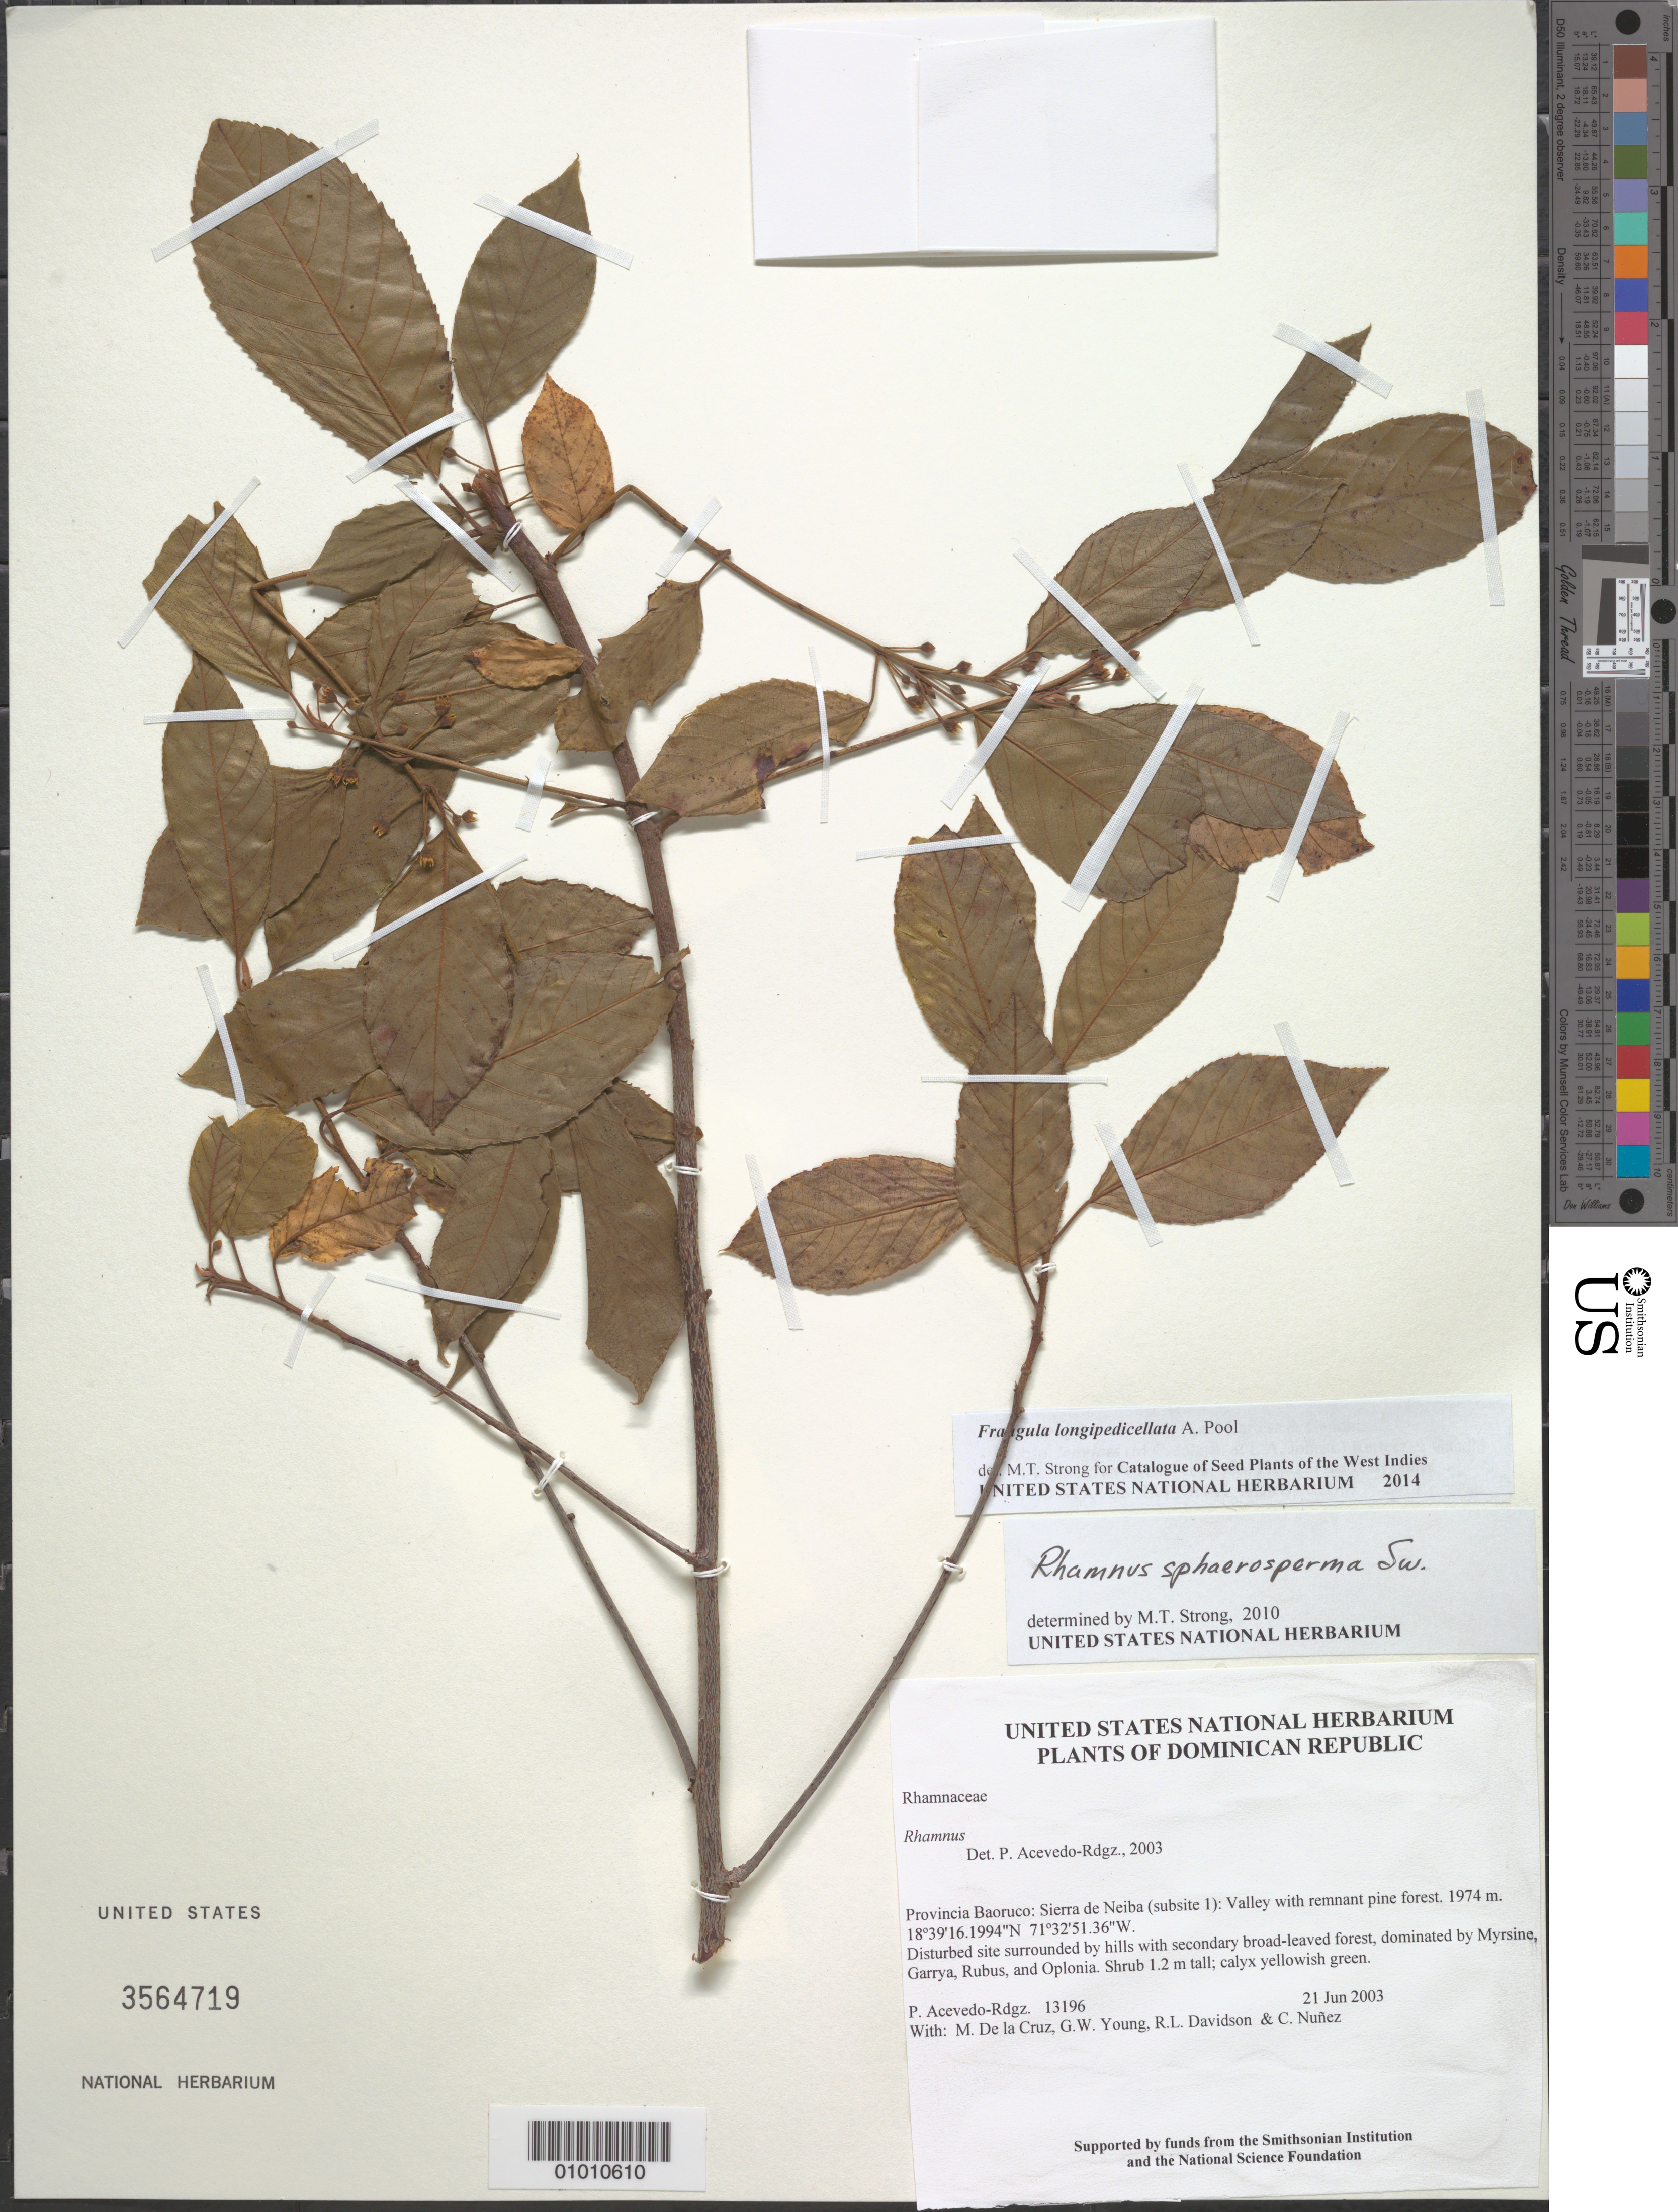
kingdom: Plantae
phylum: Tracheophyta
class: Magnoliopsida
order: Rosales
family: Rhamnaceae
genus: Frangula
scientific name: Frangula longipedicellata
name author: A. Pool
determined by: Strong, M. T., (US), Smithsonian Institution - National Museum of Natural History (UNITED STATES)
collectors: P. Acevedo-Rodr., M. de la Cruz, J. Rawlins, G. Young, R. Davidson & C. Nunez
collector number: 13196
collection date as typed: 21 Jun 2003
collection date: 2003-06-21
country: Dominican Republic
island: Hispaniola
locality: Provincia Baoruco: Sierra de Neiba (subsite 1): Valley with remnant pine forest.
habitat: Disturbed site surrounded by hills with secondary broad-leaved forest, dominated by Myrsine, Garrya, Rubus, and Oplonia.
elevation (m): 1974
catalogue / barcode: US 3564719